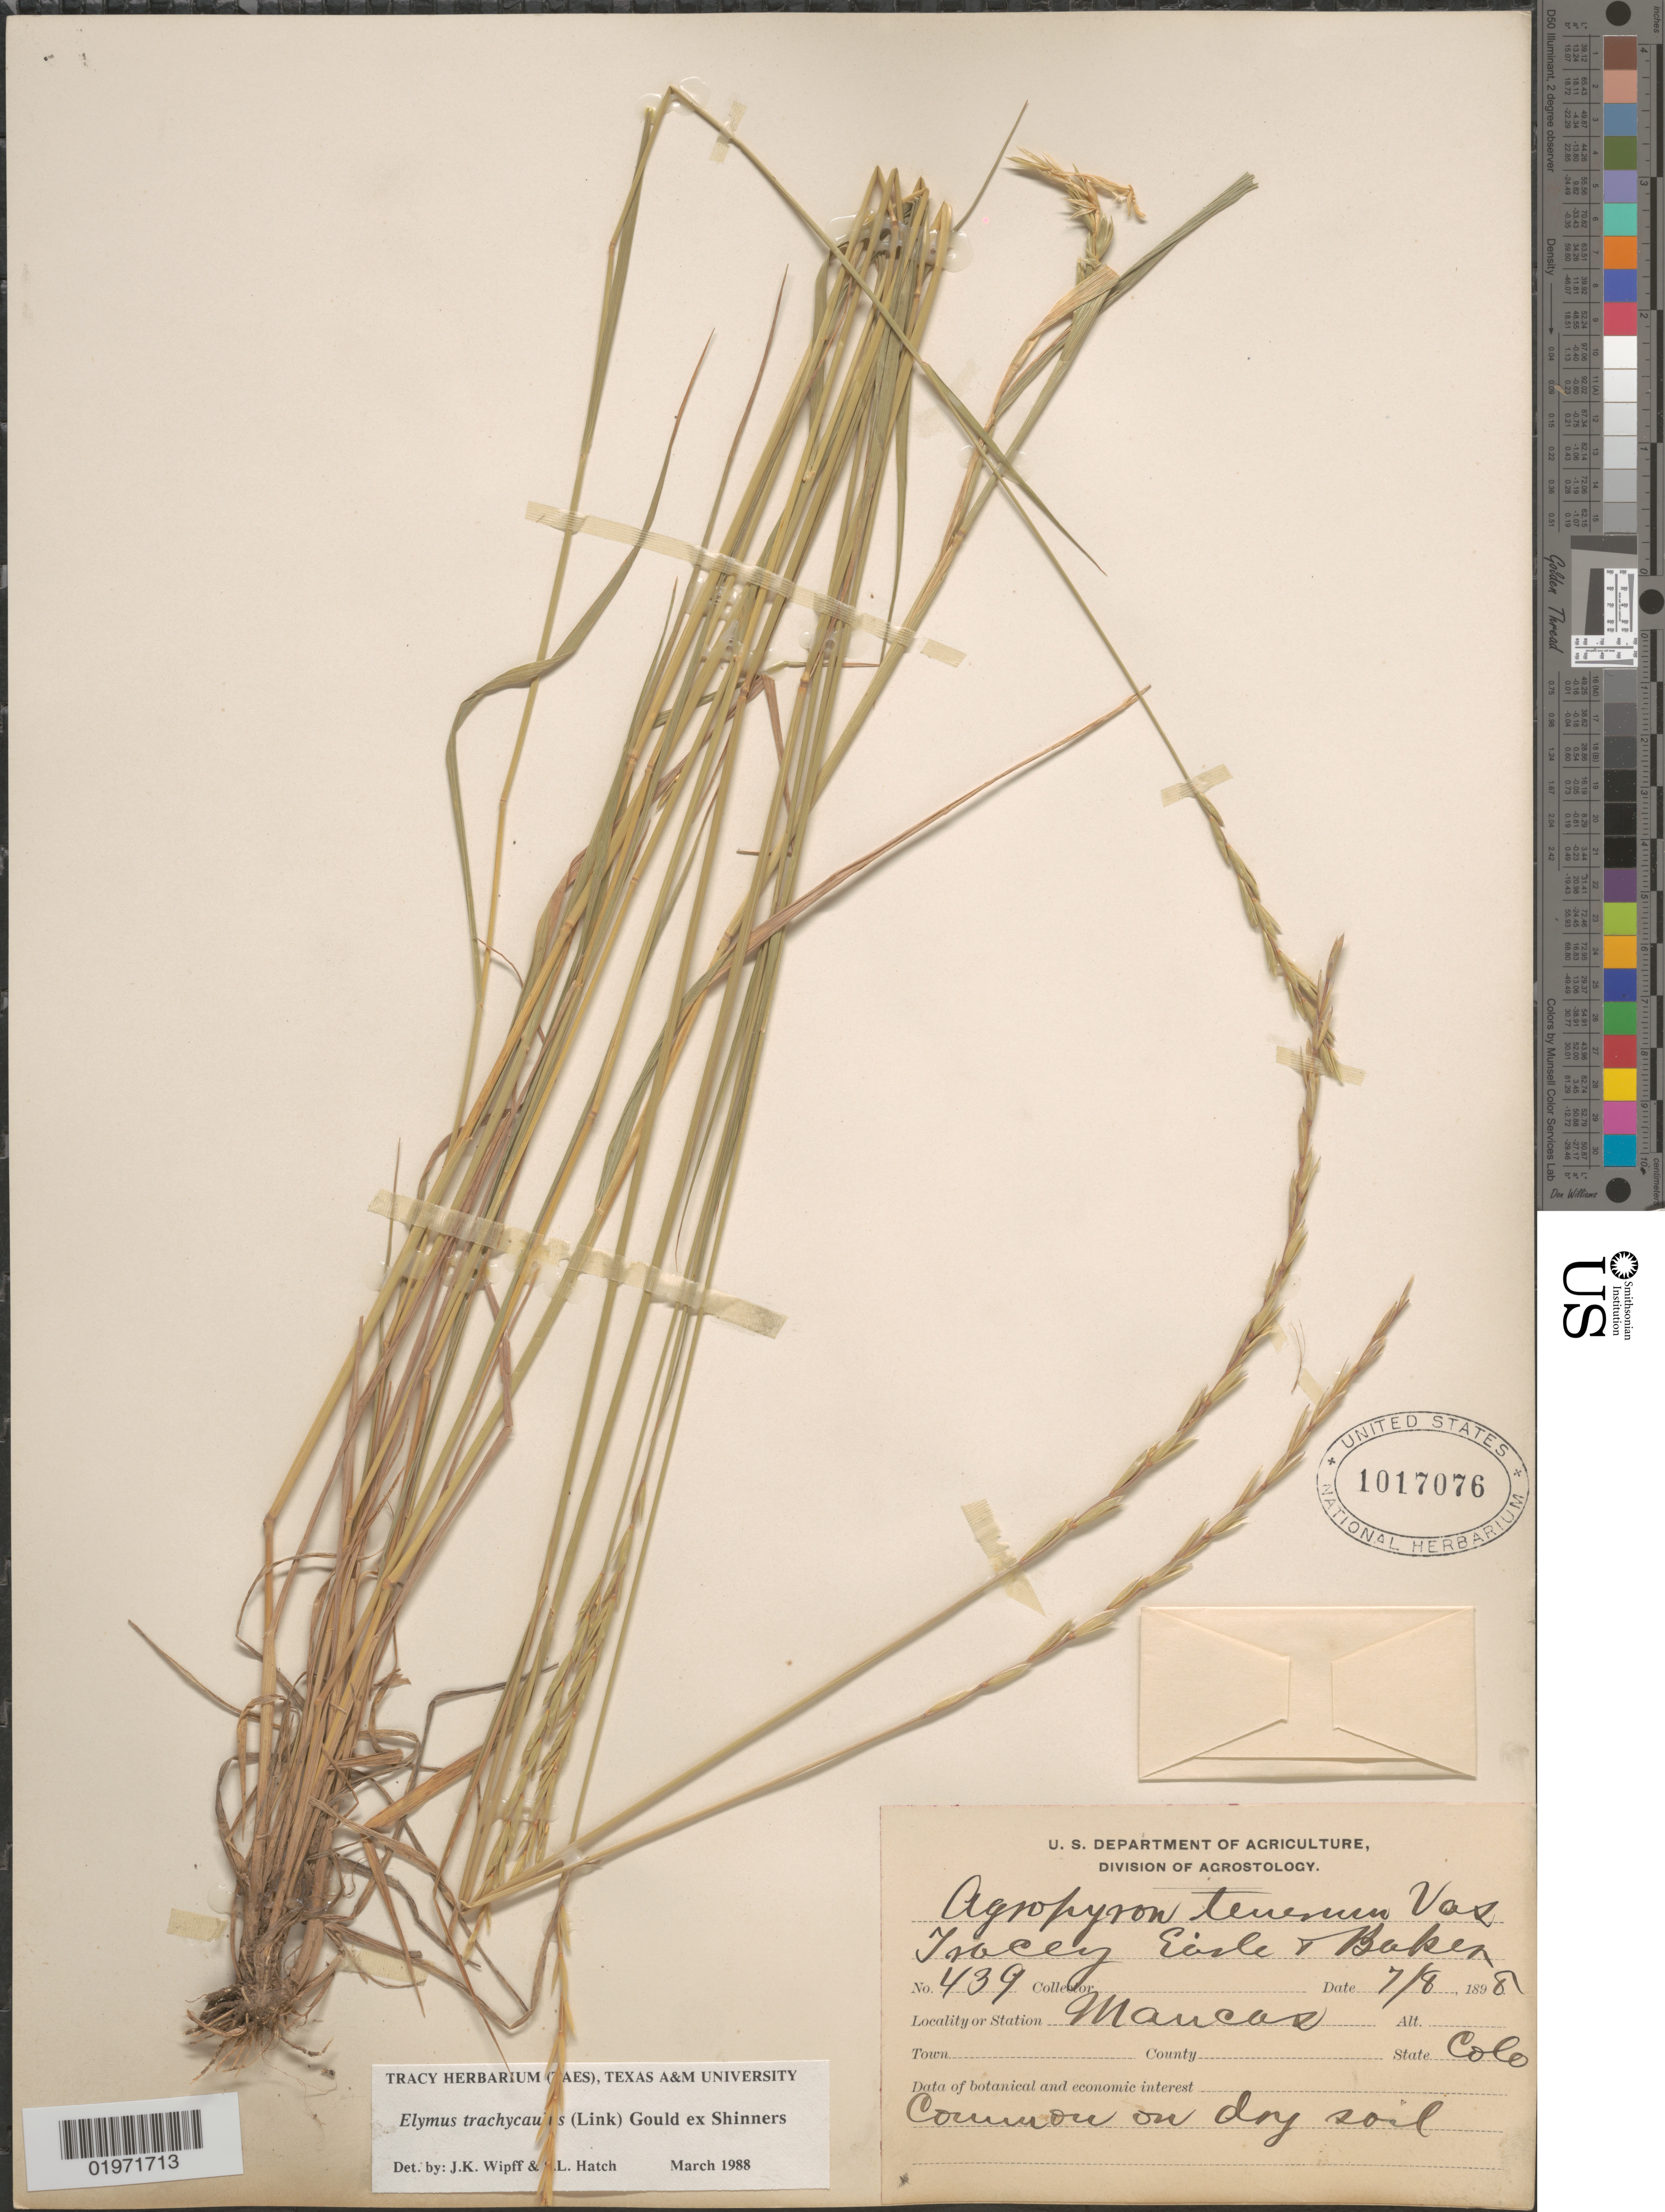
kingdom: Plantae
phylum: Tracheophyta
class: Liliopsida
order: Poales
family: Poaceae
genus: Elymus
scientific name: Elymus trachycaulus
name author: (Link) Gould ex Shinners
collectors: Tracey, -. Earle & -- Baker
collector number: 439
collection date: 1898-07-08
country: United States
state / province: Colorado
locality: Mancos.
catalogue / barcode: US 1017076